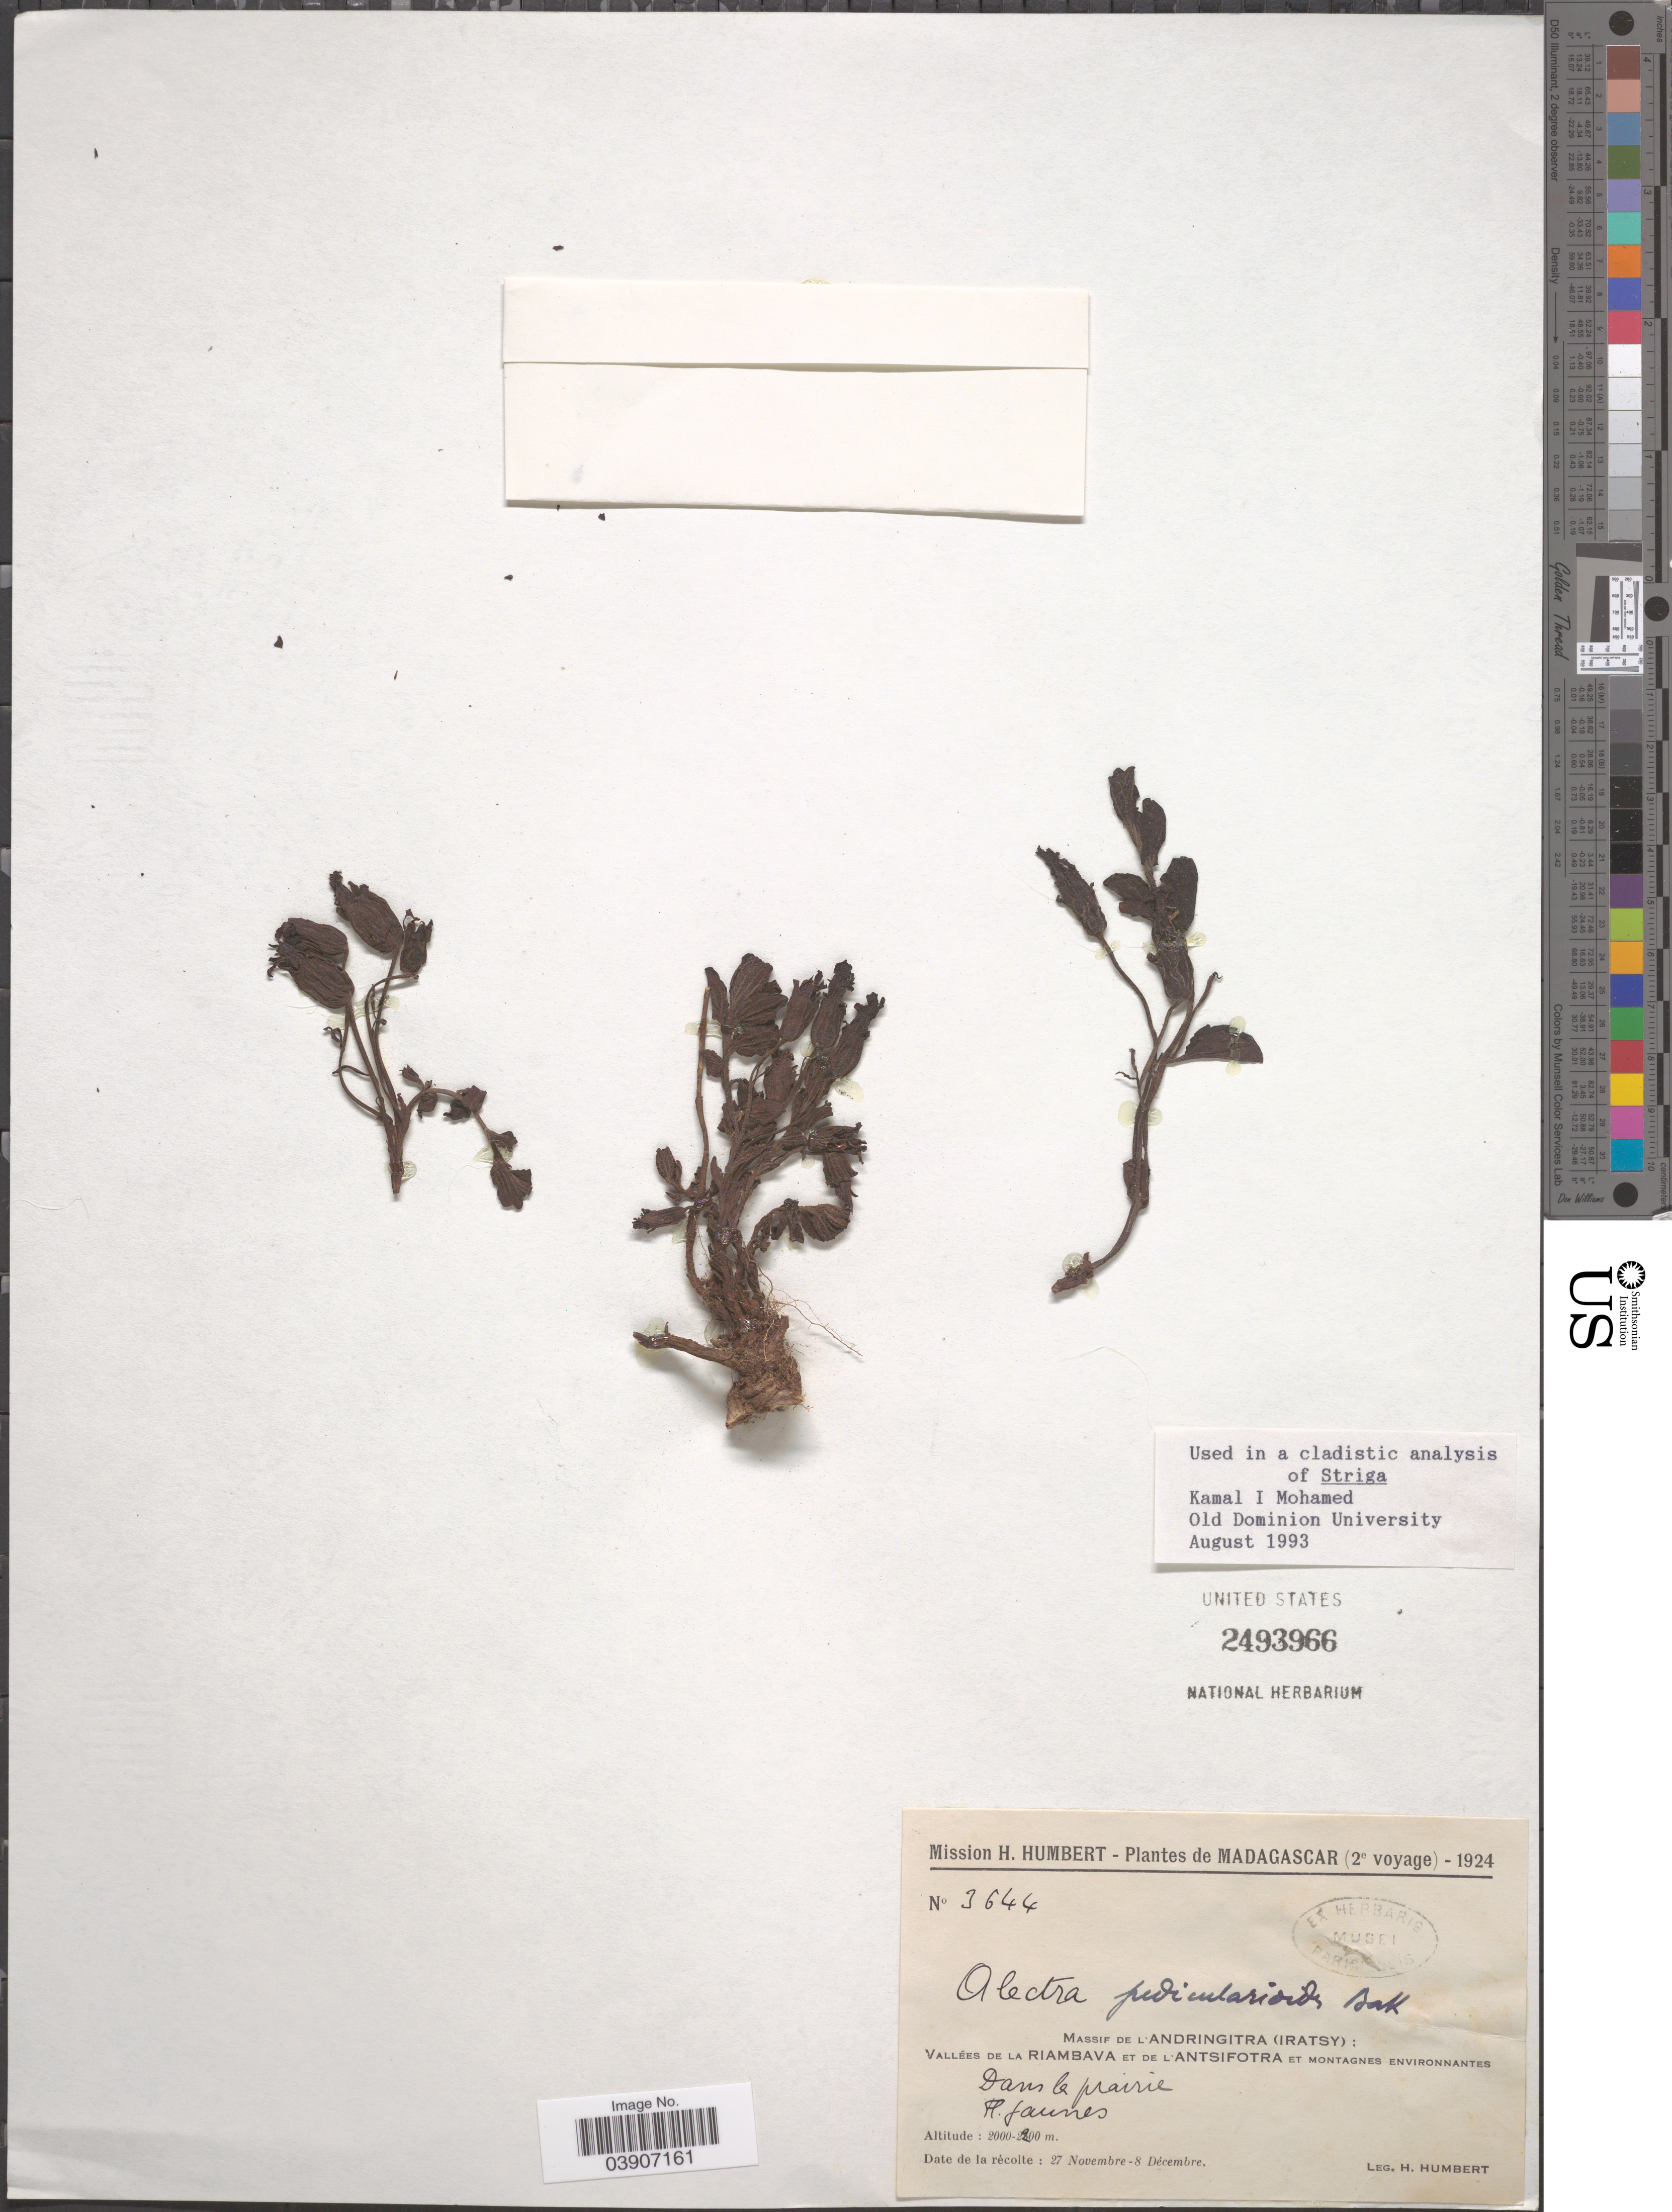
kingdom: Plantae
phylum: Tracheophyta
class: Magnoliopsida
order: Lamiales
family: Orobanchaceae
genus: Alectra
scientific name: Alectra pedicularioides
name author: Baker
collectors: H. Humbert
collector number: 3644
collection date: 1924-11-27/1924-12-08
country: Madagascar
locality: Massif de l'Andringitra (Iratsy): Vallées de la Riambava et de l'Antsifotra et montagnes environnantes.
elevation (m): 2000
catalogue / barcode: US 2493966